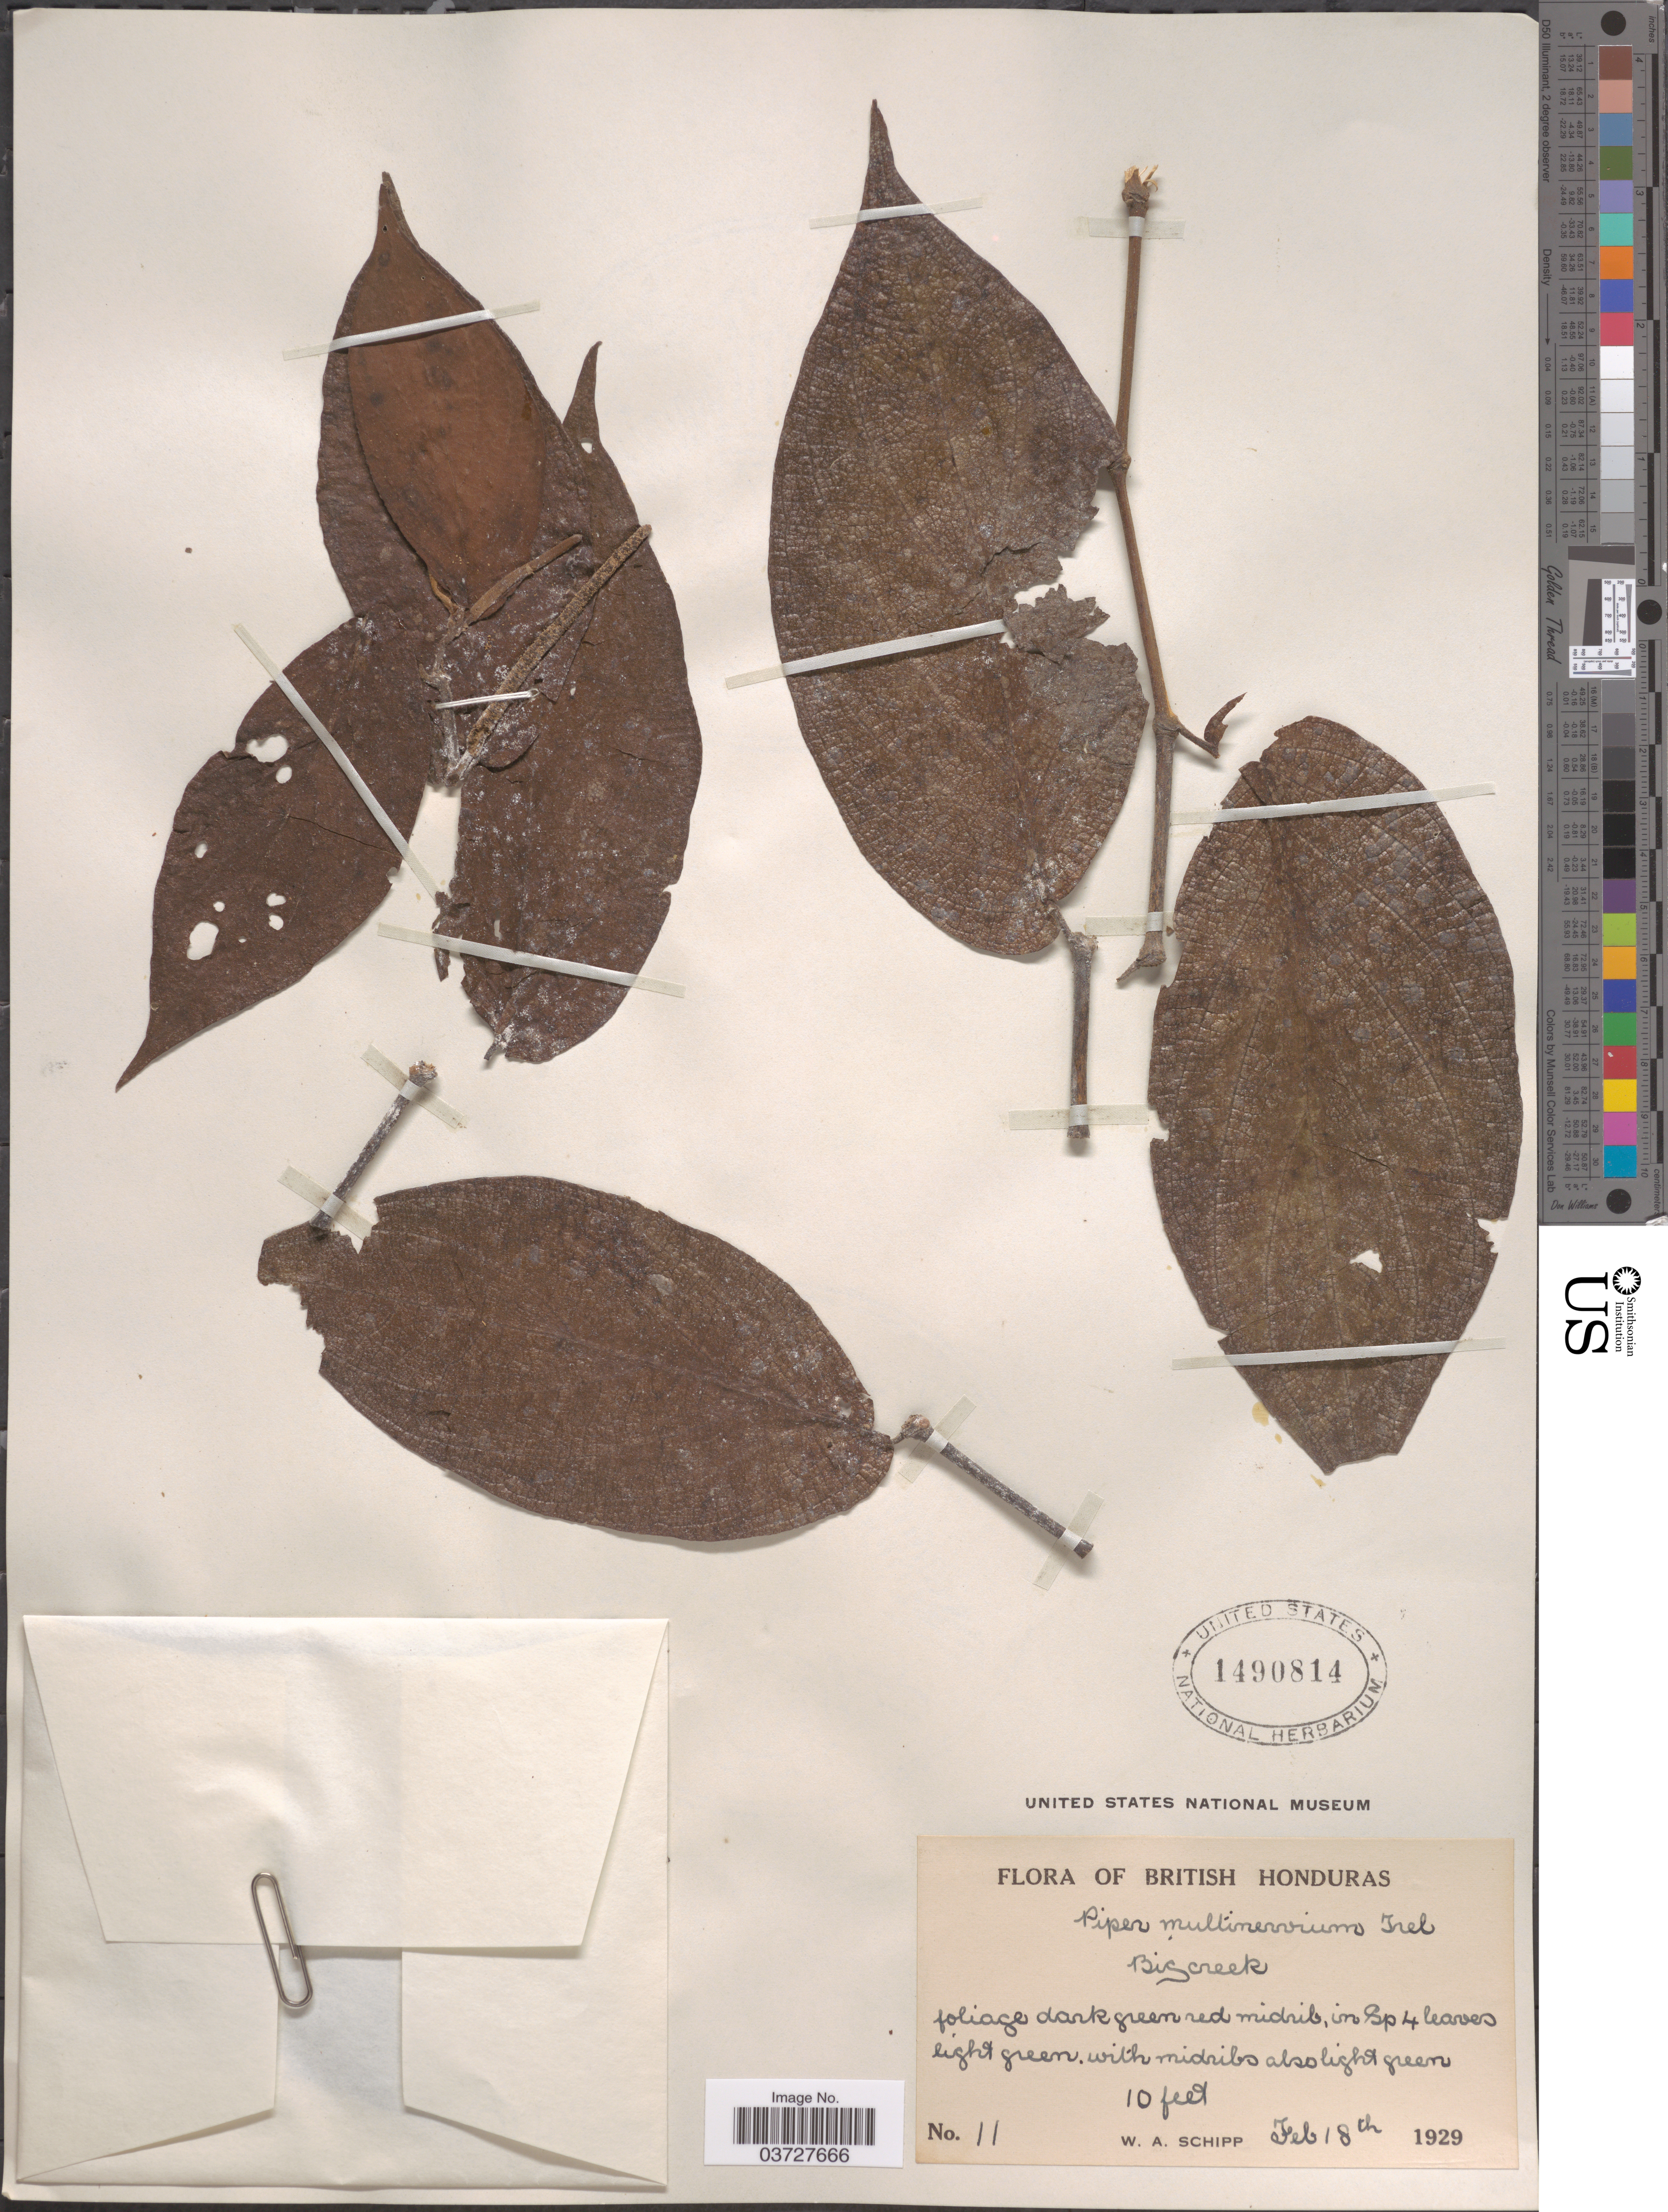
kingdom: Plantae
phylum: Tracheophyta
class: Magnoliopsida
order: Piperales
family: Piperaceae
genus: Piper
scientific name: Piper multinervium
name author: M. Martens & Galeotti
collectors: W. Schipp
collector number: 11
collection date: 1929-02-18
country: Belize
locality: British Honduras. Big creek.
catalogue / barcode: US 1490814